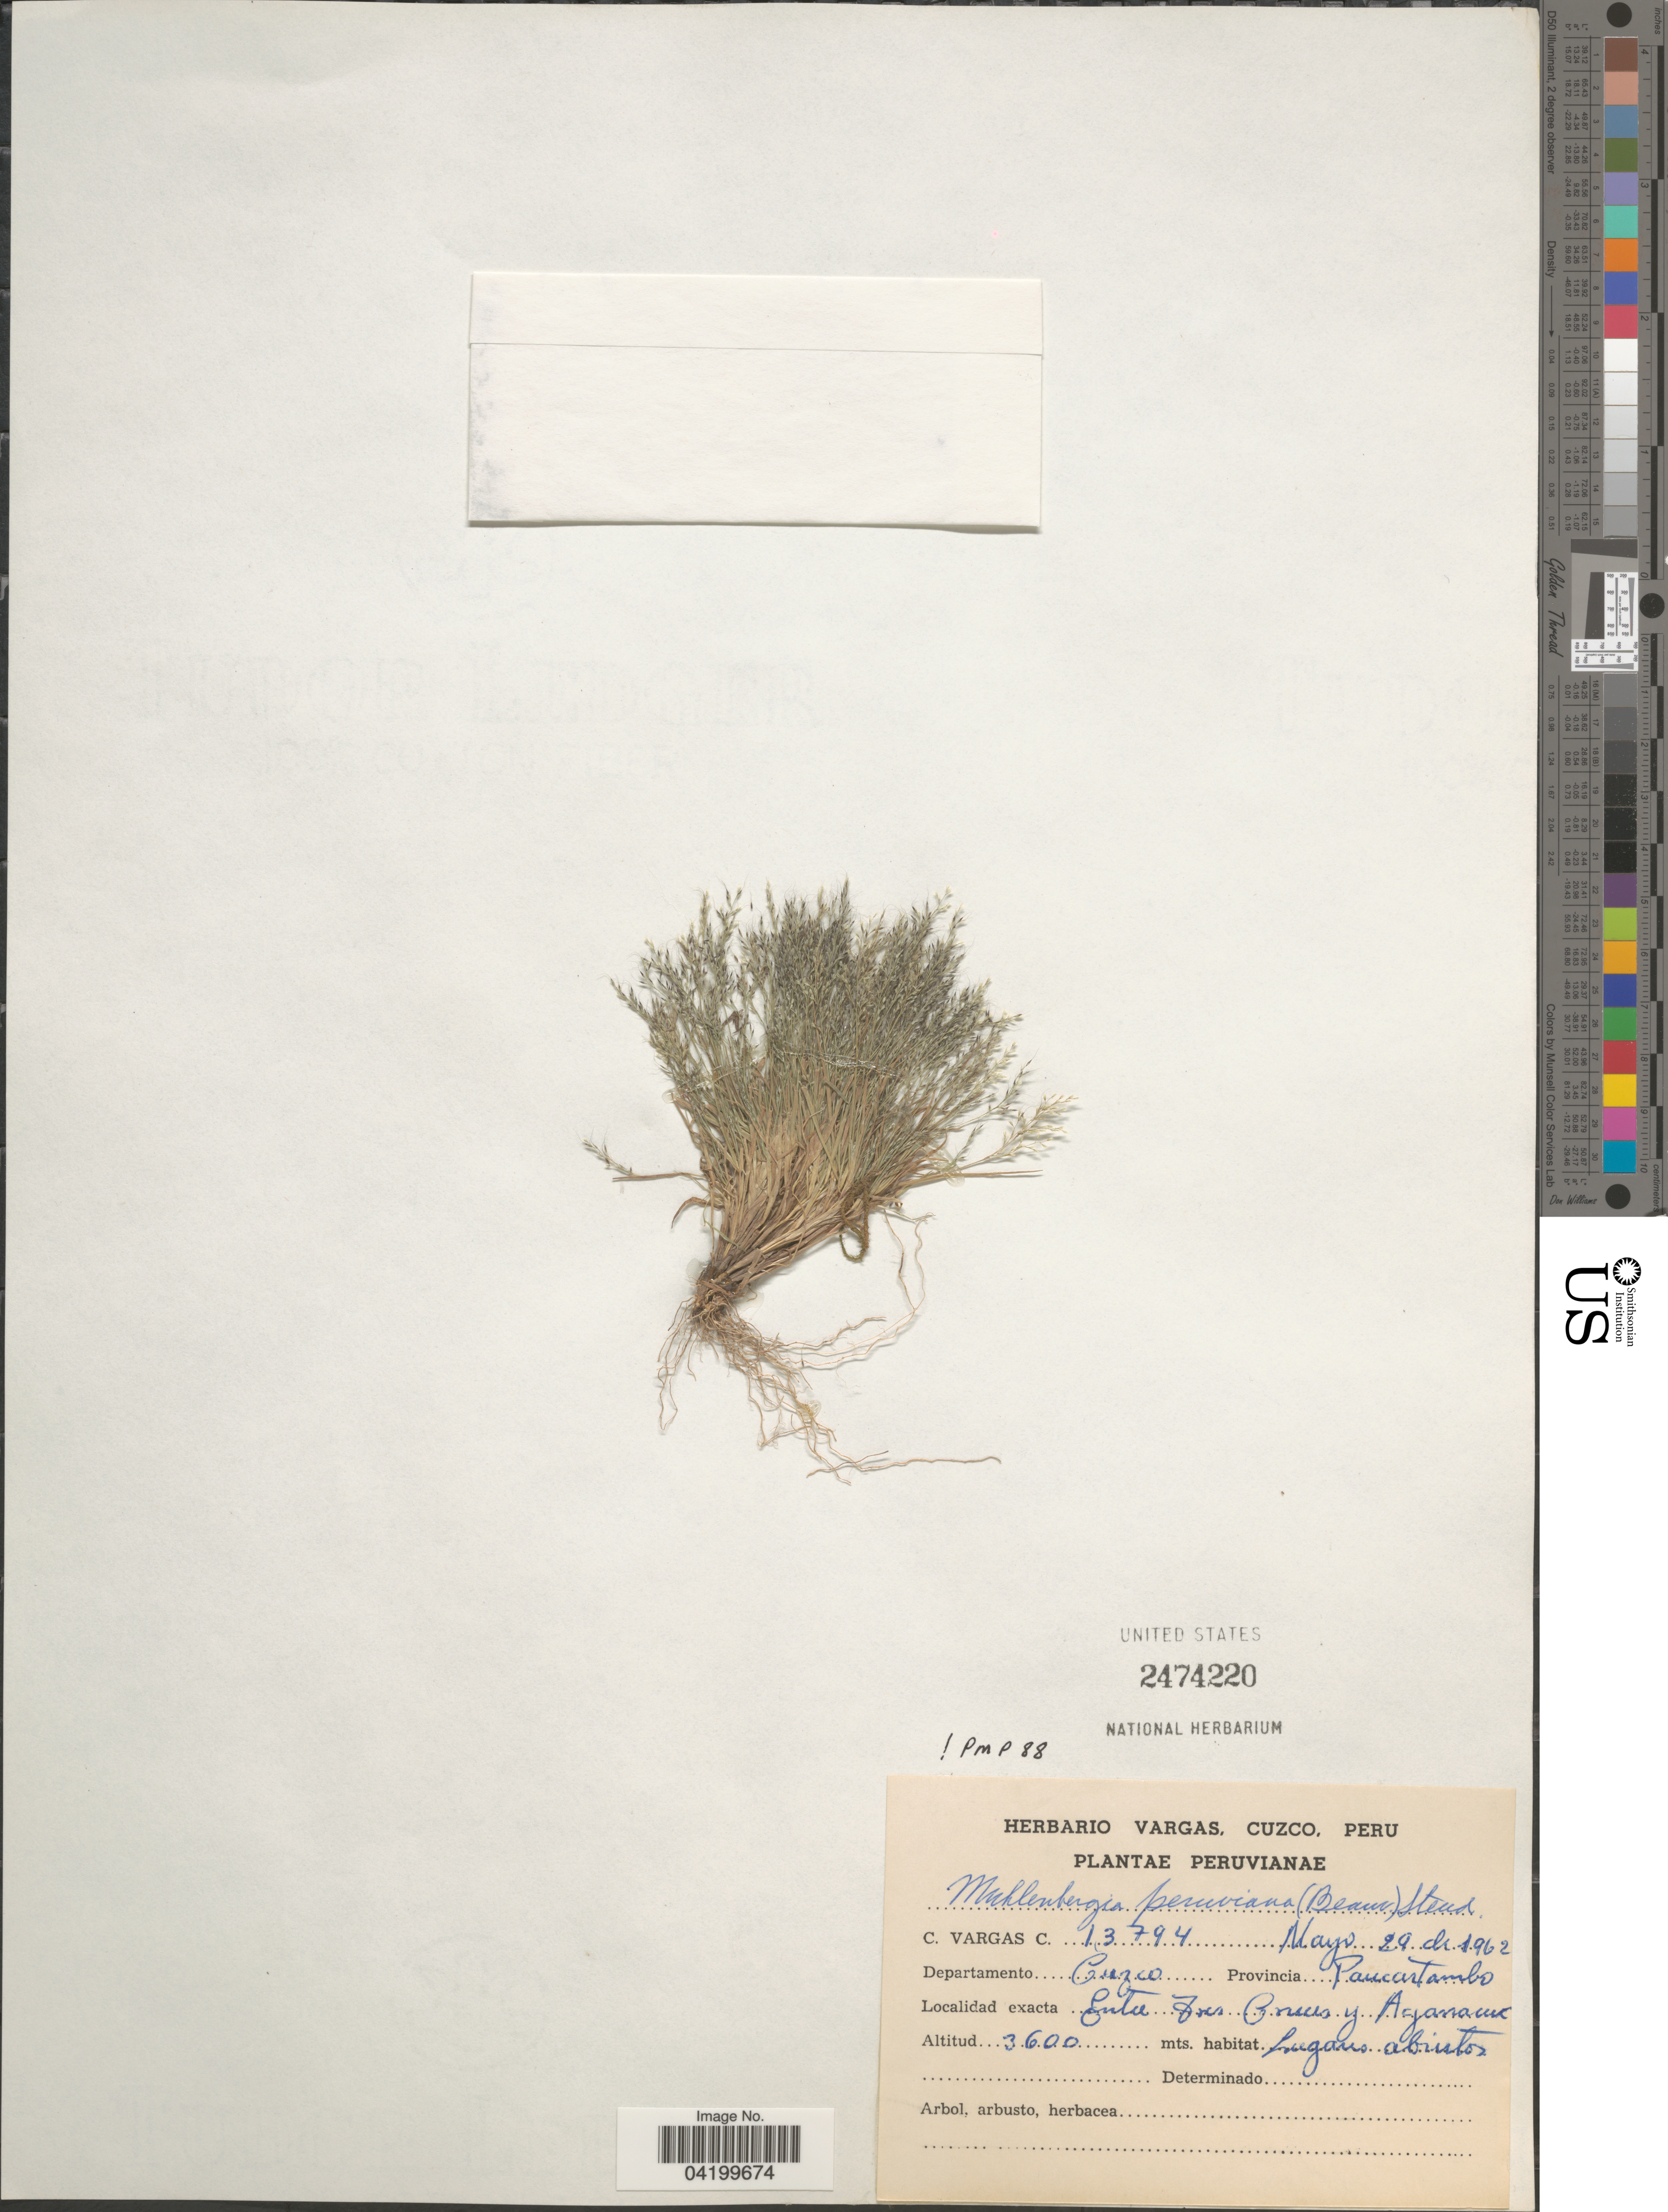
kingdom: Plantae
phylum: Tracheophyta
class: Liliopsida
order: Poales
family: Poaceae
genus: Muhlenbergia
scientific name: Muhlenbergia peruviana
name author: (P. Beauv.) Steud.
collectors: C. Vargas Calderón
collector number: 13794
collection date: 1962-05-29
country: Peru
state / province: Cusco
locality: Departamento Cuzco. Provincia Paucartambo. Entre Tres Cruces y Aganame [interpreted].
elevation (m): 3600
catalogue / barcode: US 2474220